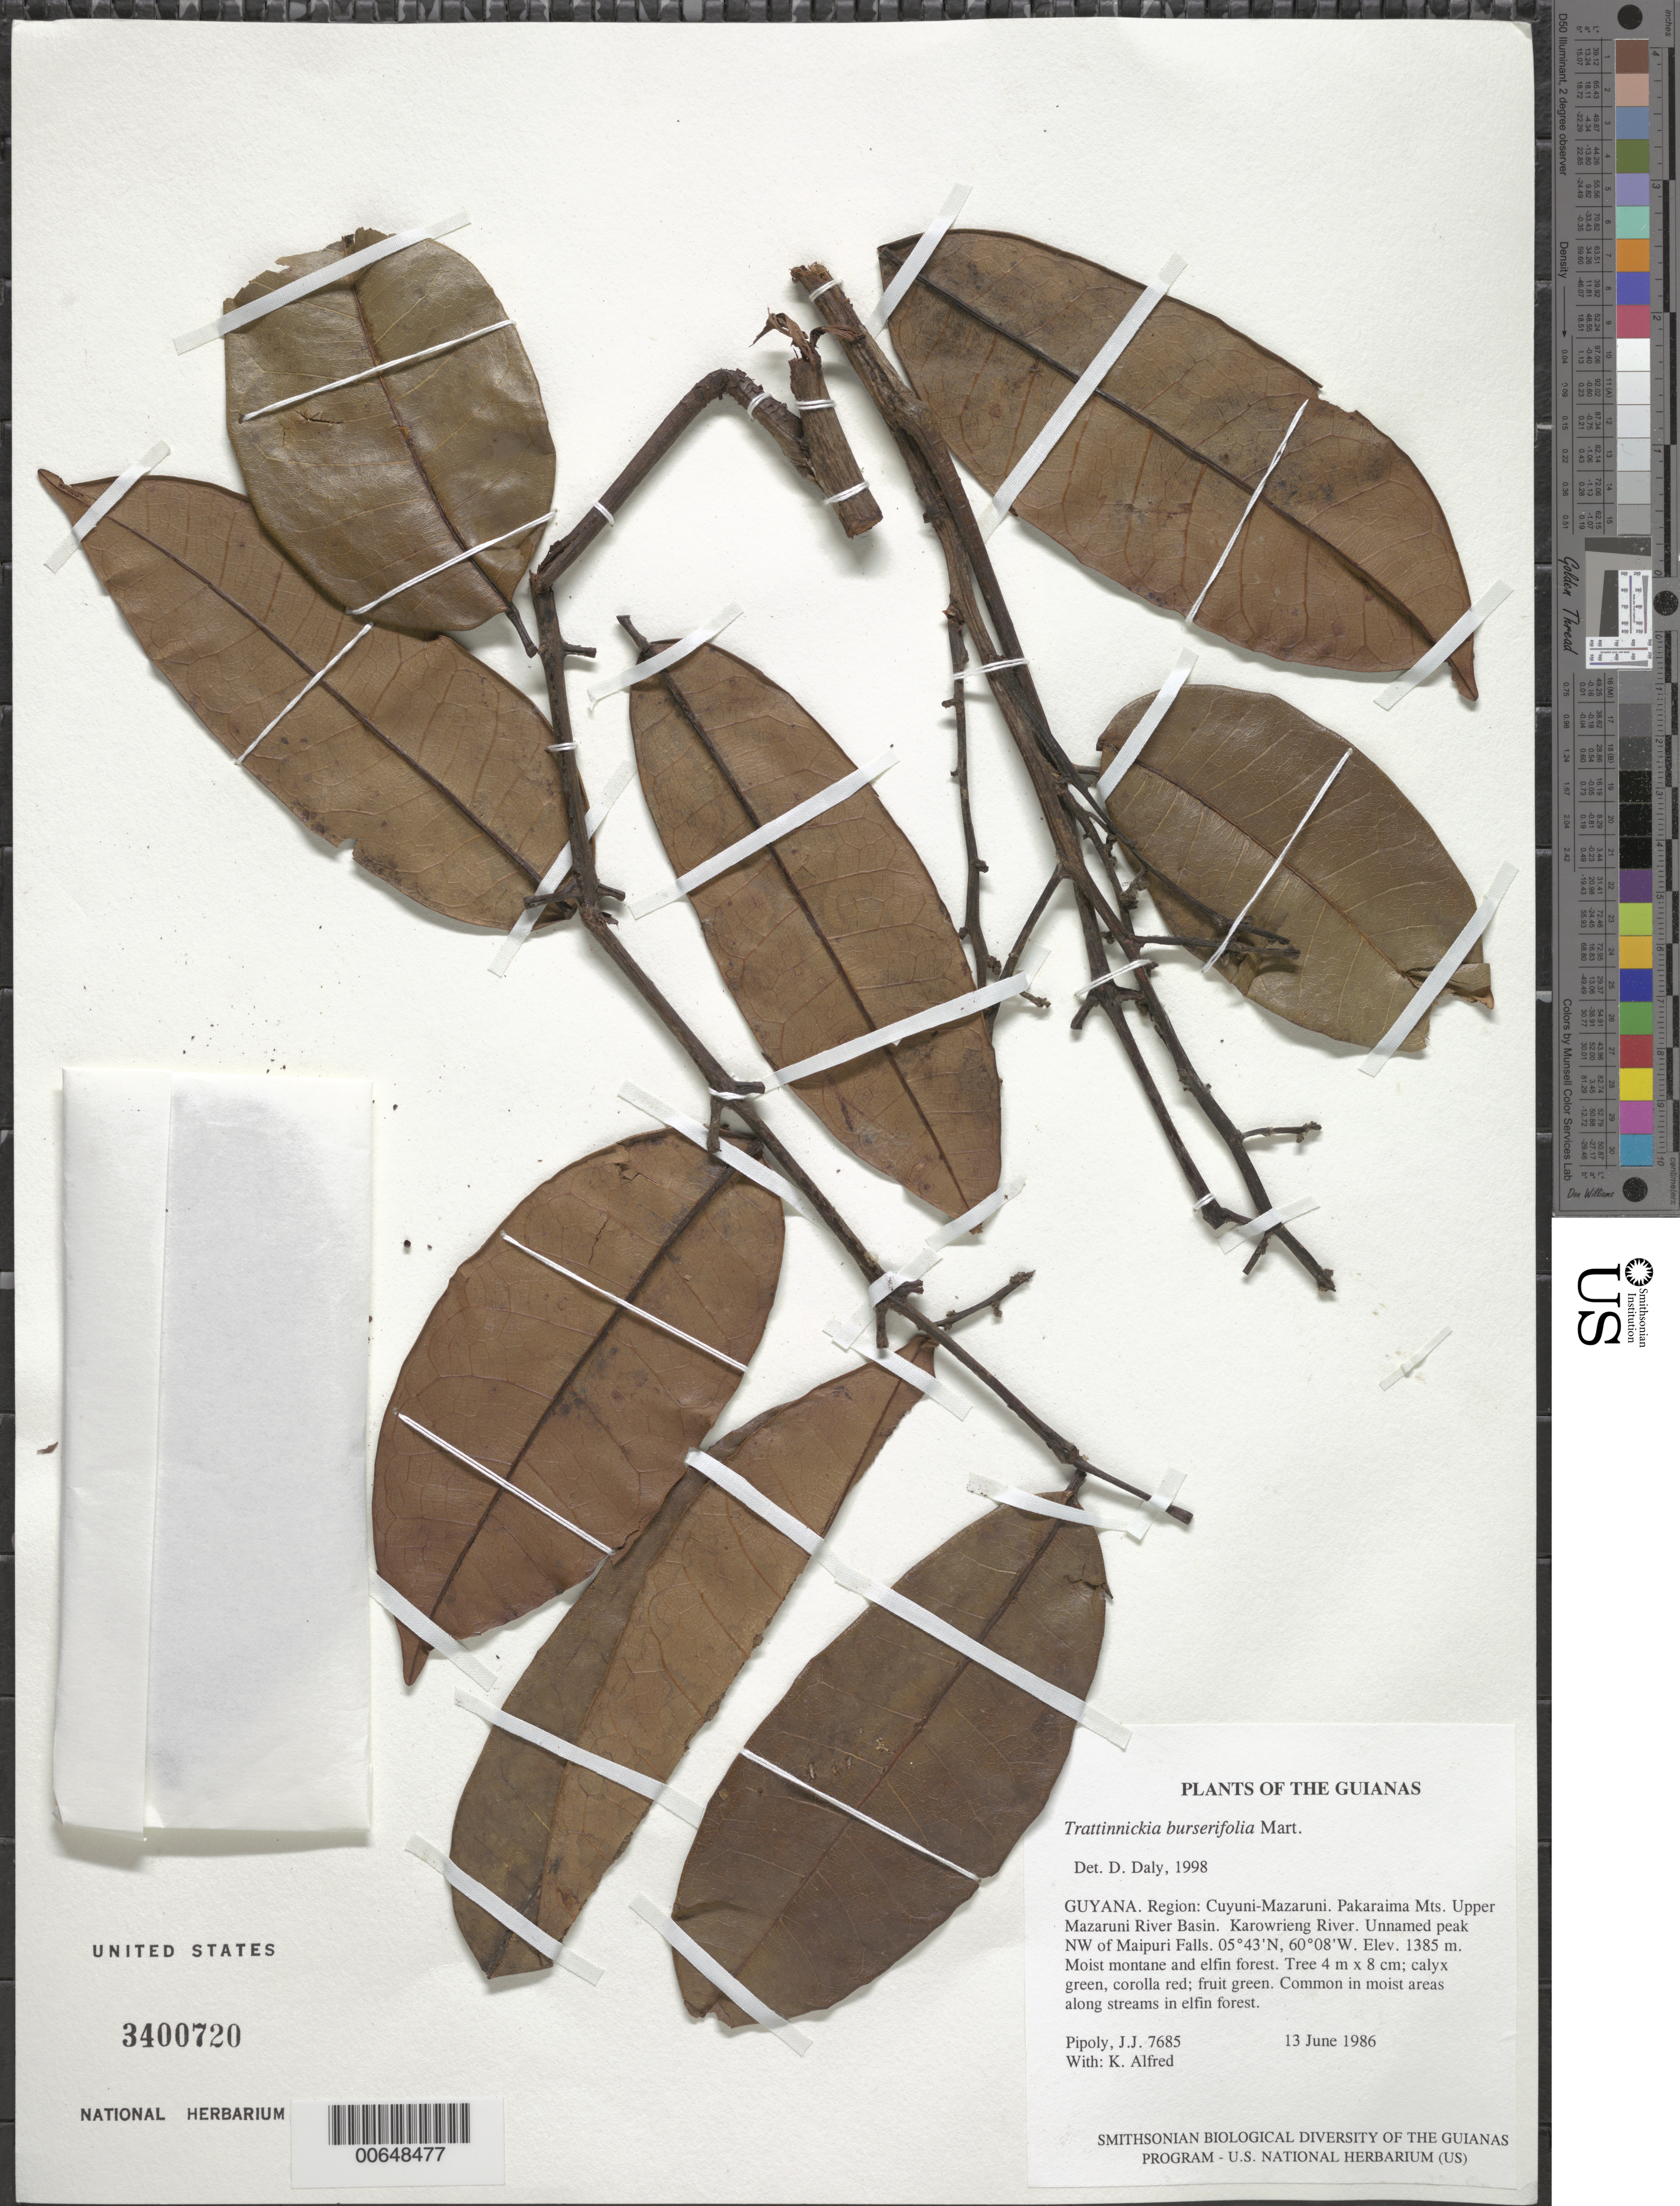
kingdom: Plantae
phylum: Tracheophyta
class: Magnoliopsida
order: Sapindales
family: Burseraceae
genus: Trattinnickia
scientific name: Trattinnickia burserifolia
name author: Mart.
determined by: Daly, D. C.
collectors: J. J. Pipoly & K. Alfred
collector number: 7685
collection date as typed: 13 June 1986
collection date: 1986-06-13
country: Guyana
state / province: Cuyuni-Mazaruni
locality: Pakaraima Mts. Upper Mazaruni River Basin. Karowrieng River. Unnamed peak NW of Maipuri Falls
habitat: Moist montane and elfin forest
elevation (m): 1385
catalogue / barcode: US 3400720